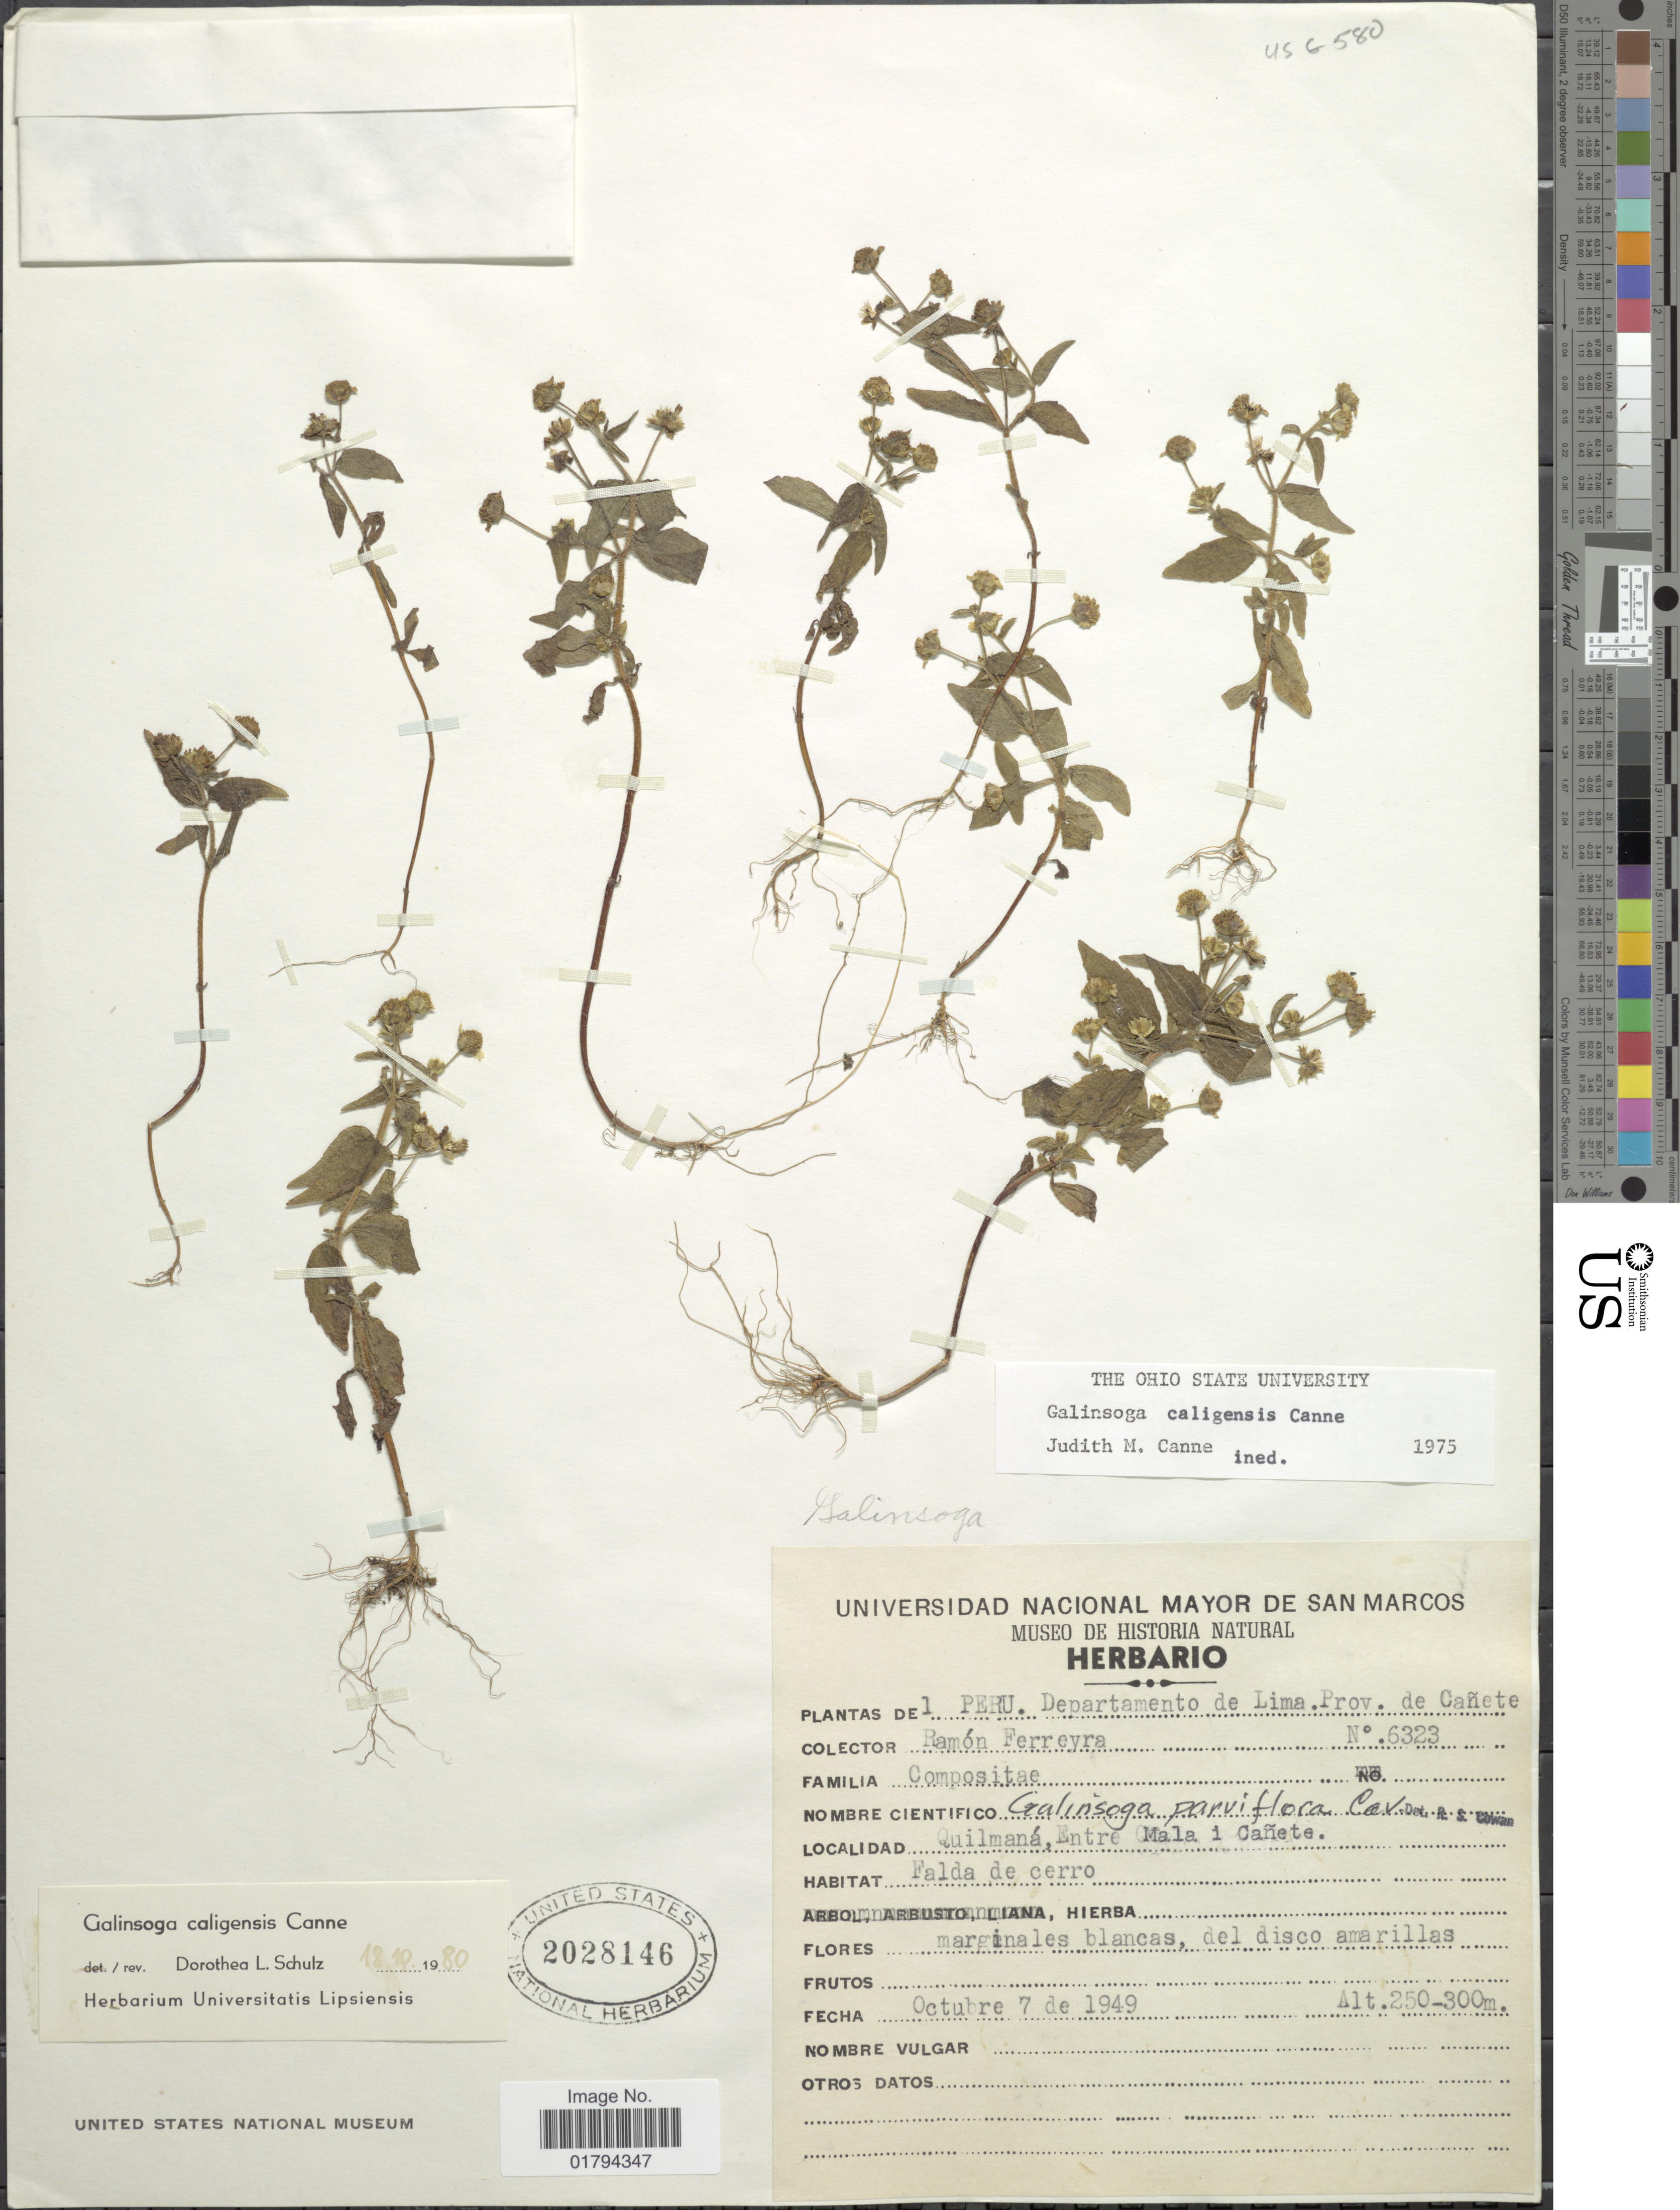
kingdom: Plantae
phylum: Tracheophyta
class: Magnoliopsida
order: Asterales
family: Asteraceae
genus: Galinsoga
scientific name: Galinsoga caligensis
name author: Canne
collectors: R. A. Ferreyra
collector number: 6323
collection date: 1949-10-07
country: Peru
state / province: Lima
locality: Prov. de Cañete, Quilmana, Entre Mala i Cañeta, Falda de cerro.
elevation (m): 250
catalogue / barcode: US 2028146